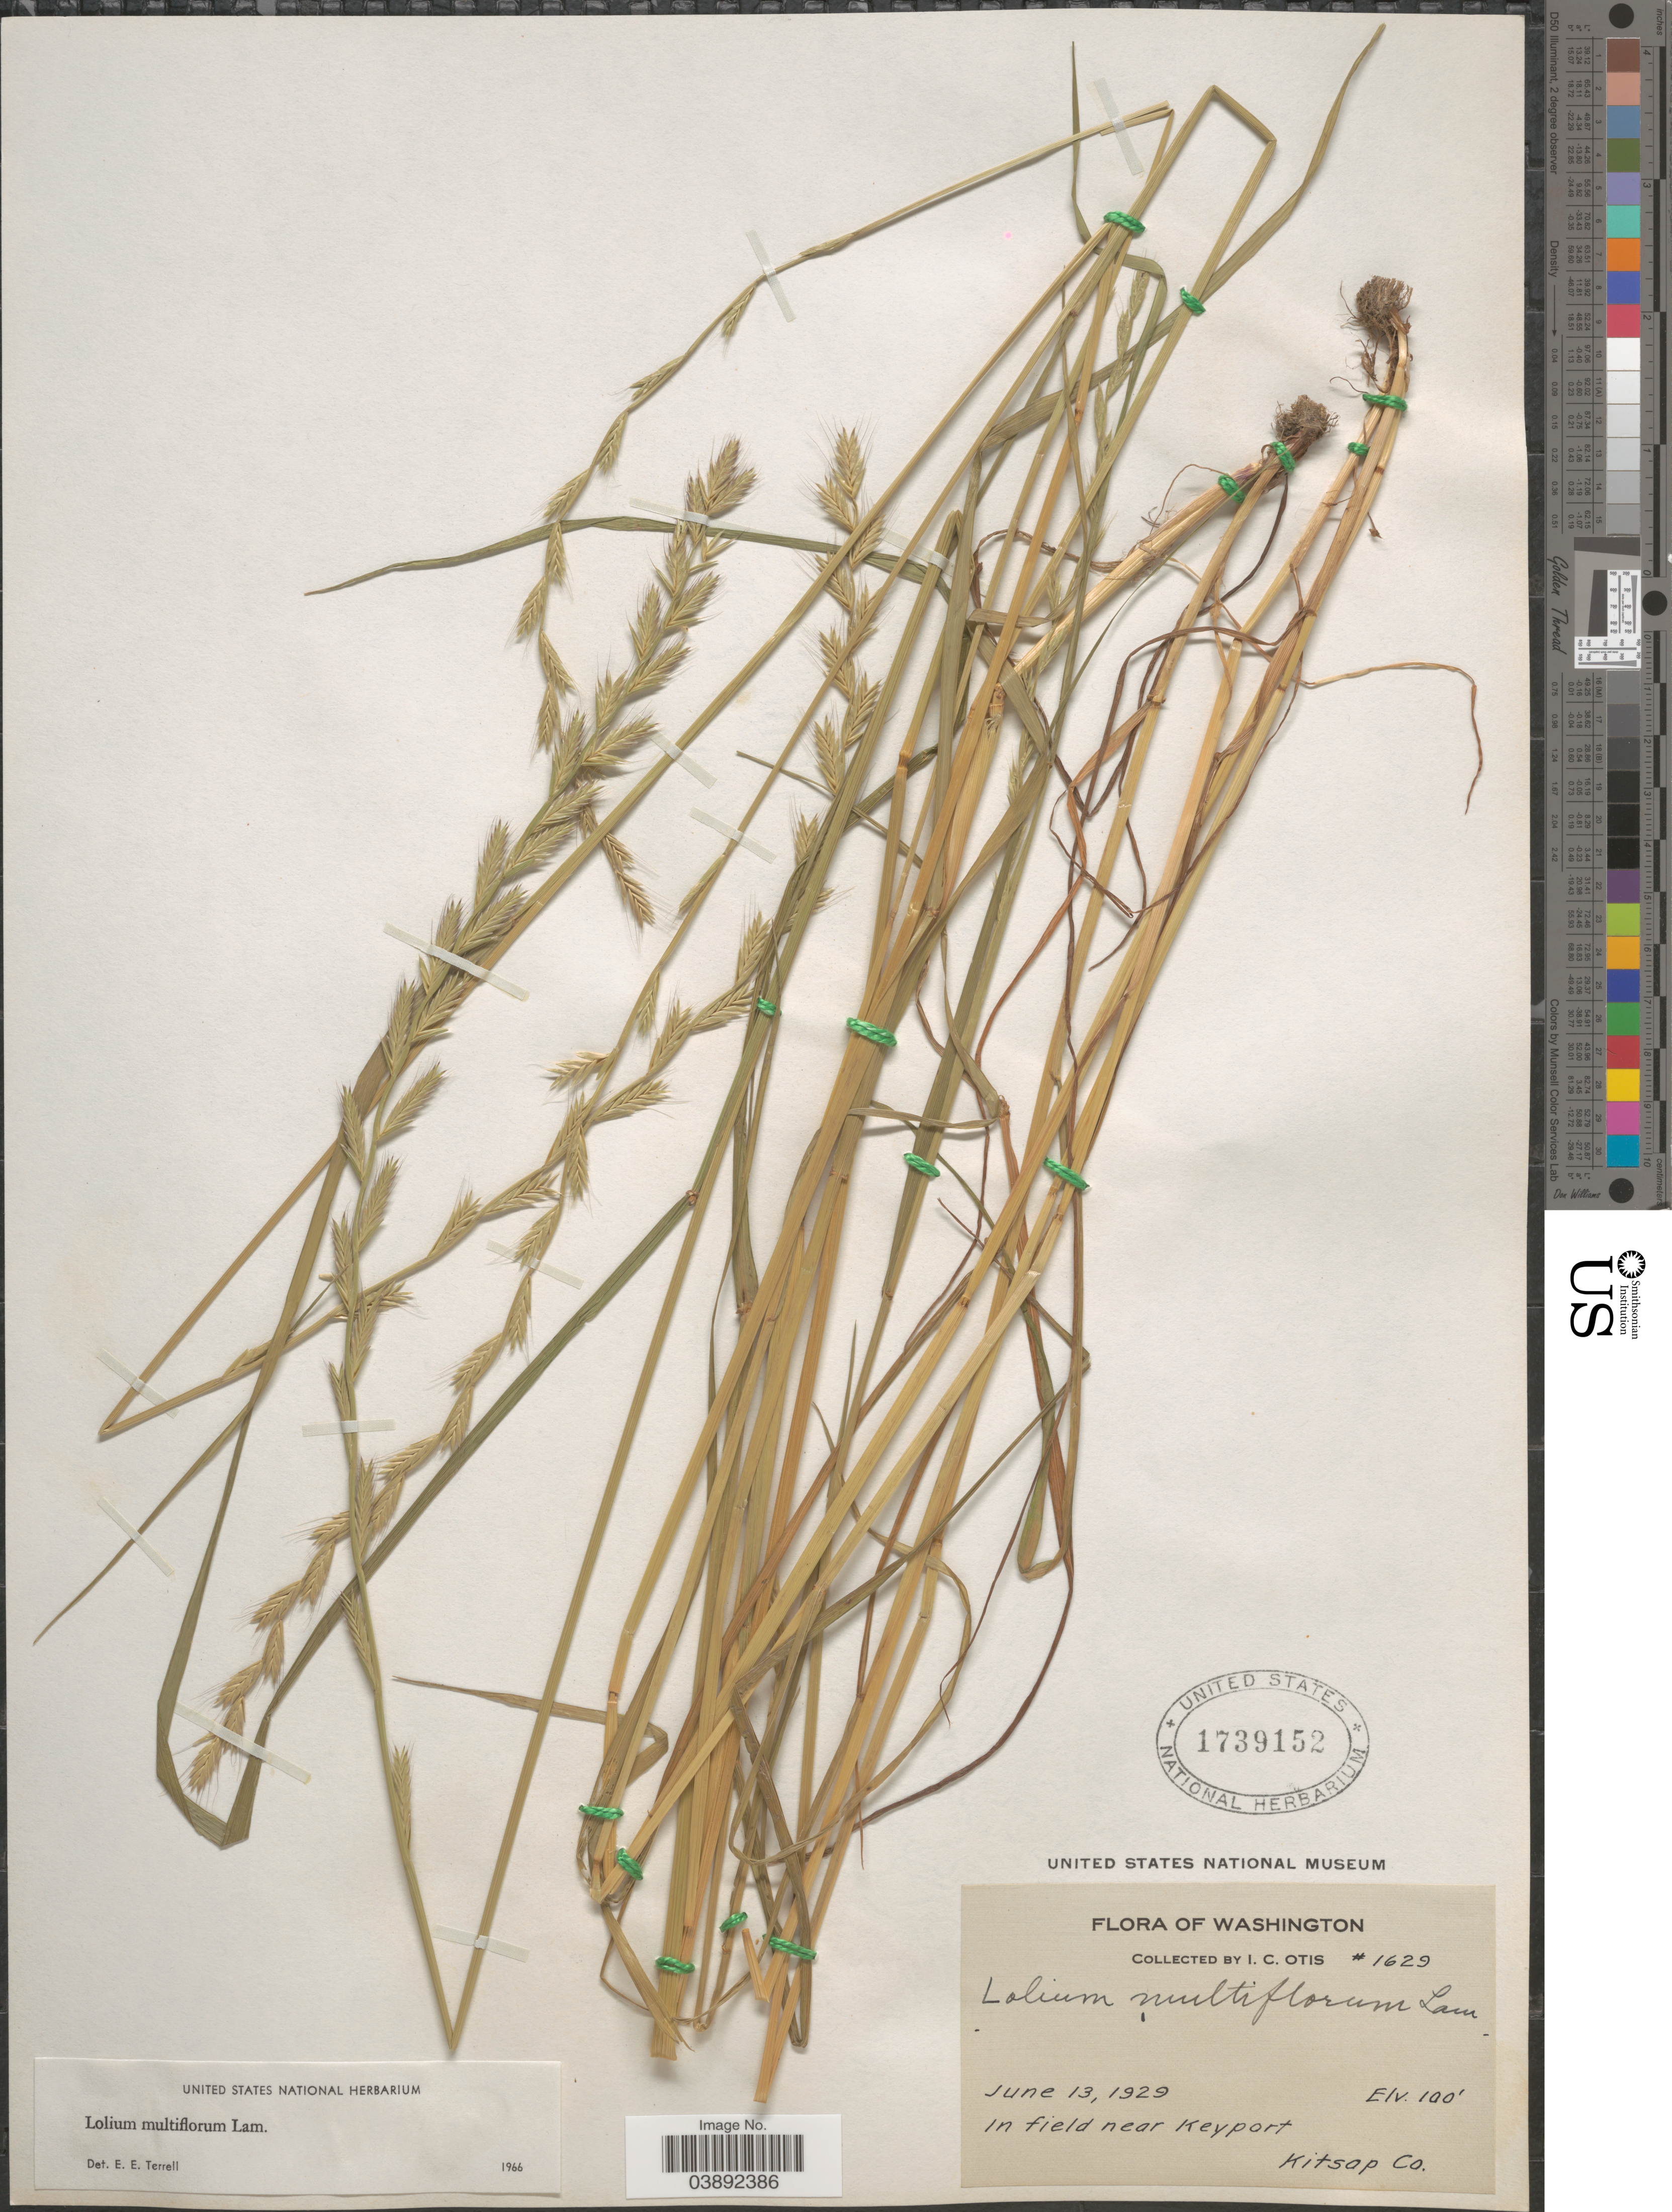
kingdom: Plantae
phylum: Tracheophyta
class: Liliopsida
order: Poales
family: Poaceae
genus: Lolium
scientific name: Lolium multiflorum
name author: Lam.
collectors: I. C. Otis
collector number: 1629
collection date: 1929-06-13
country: United States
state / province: Washington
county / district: Kitsap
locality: In field near Keyport. Kitsap Co.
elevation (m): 30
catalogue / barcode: US 1739152